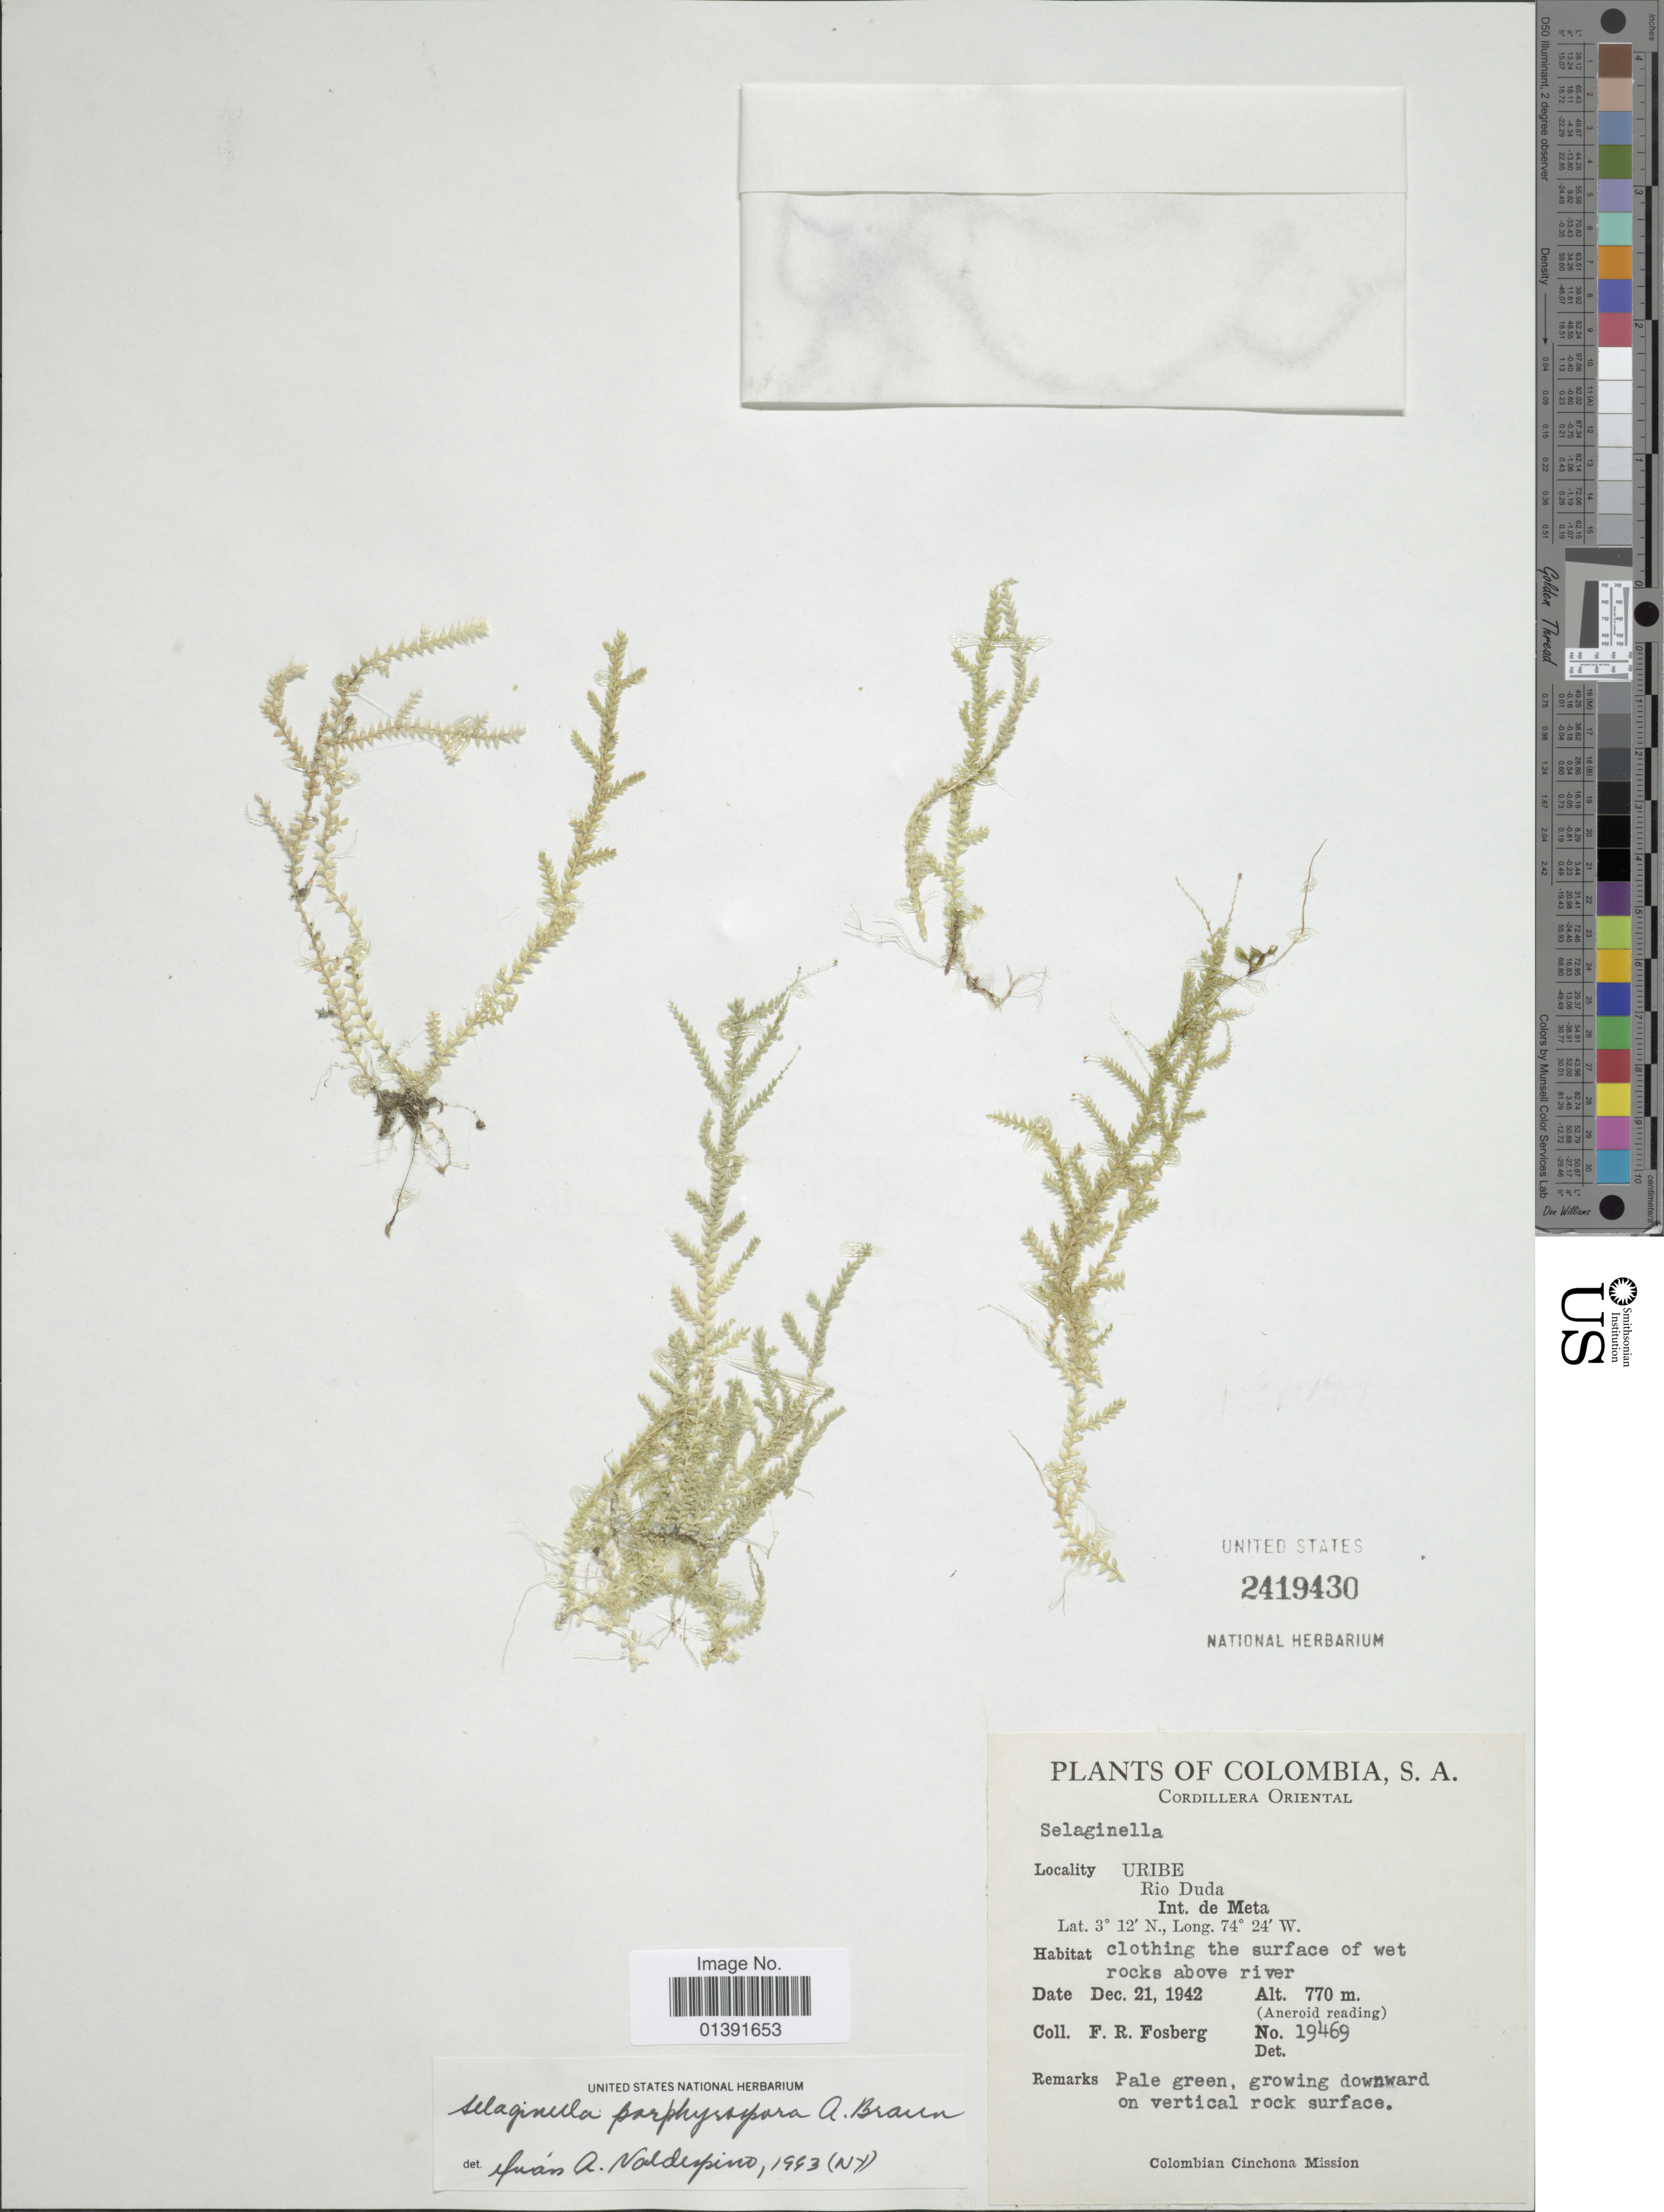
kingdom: Plantae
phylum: Tracheophyta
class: Lycopodiopsida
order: Selaginellales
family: Selaginellaceae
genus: Selaginella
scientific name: Selaginella porphyrospora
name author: A. Braun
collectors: F. R. Fosberg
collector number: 19469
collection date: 1942-12-21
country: Colombia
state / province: Meta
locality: Cordillera Oriental, Uribe, Rio Duda, Int. de Meta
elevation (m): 770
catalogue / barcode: US 2419430